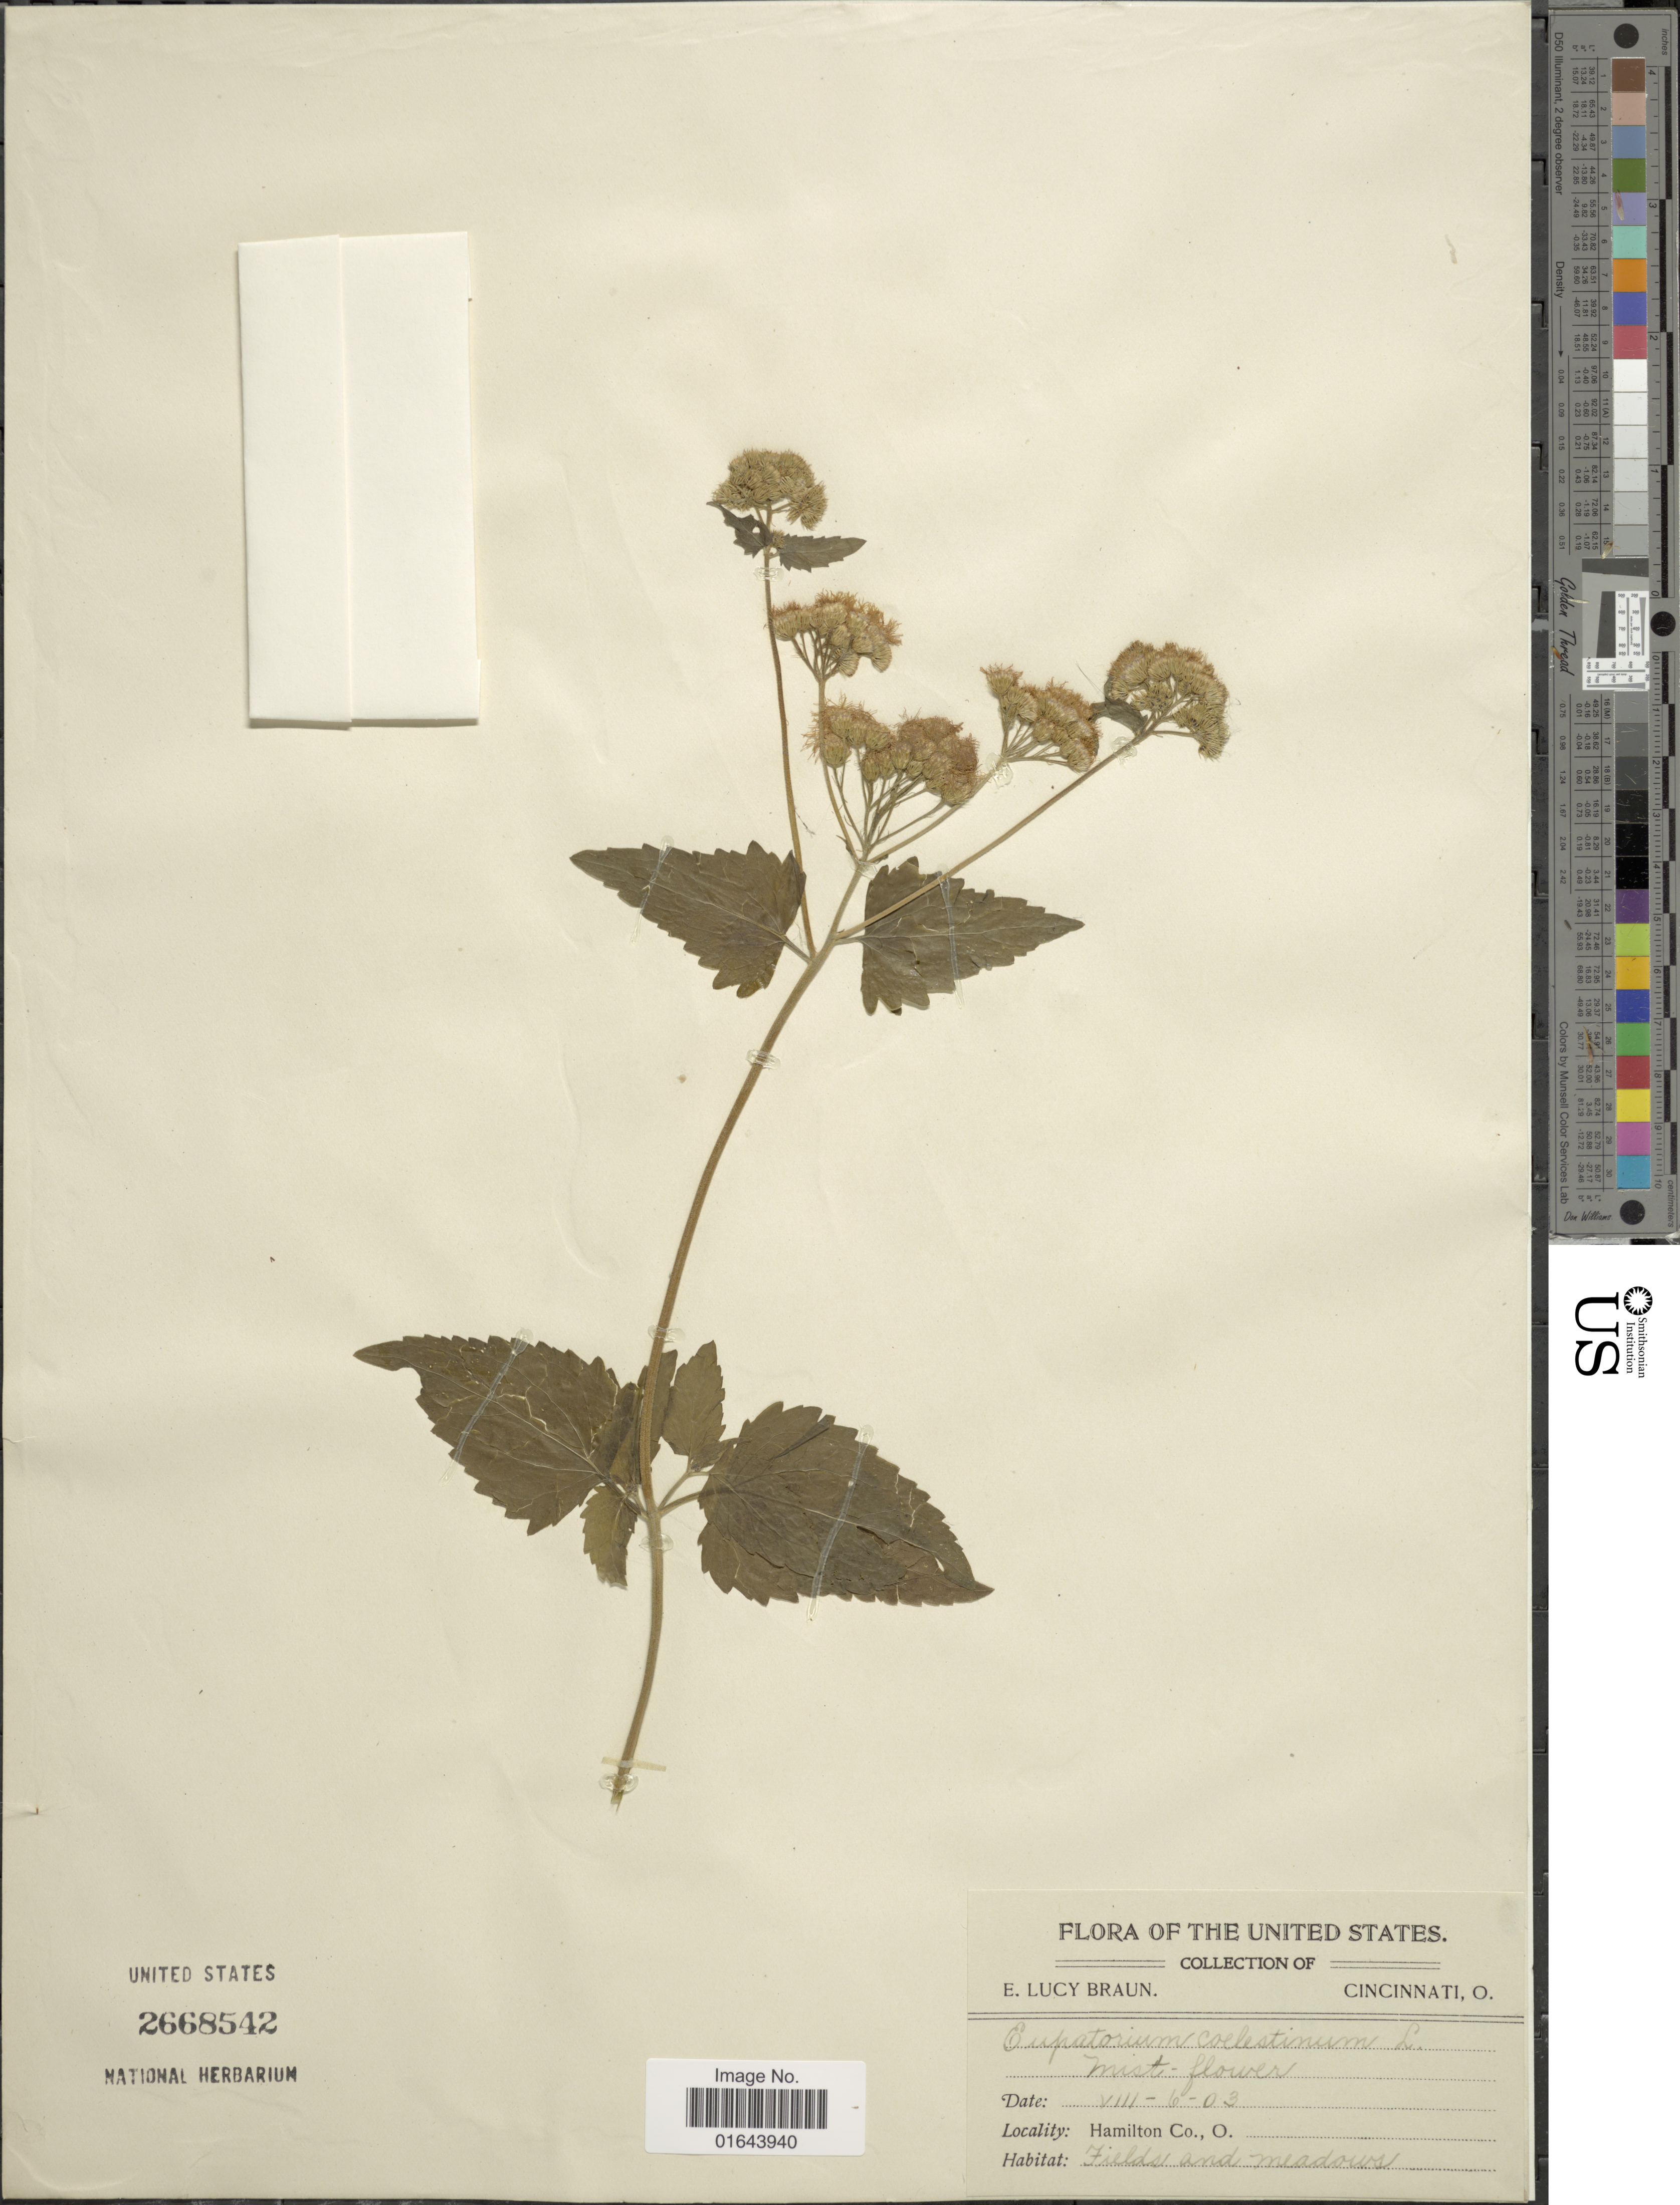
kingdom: Plantae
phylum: Tracheophyta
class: Magnoliopsida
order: Asterales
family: Asteraceae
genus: Conoclinium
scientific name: Conoclinium coelestinum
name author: (L.) DC.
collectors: E. L. Braun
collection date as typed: Transcribed d/m/y: 6/8/3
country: United States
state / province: Ohio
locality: Hamilton Co., O.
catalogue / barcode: US 2668542